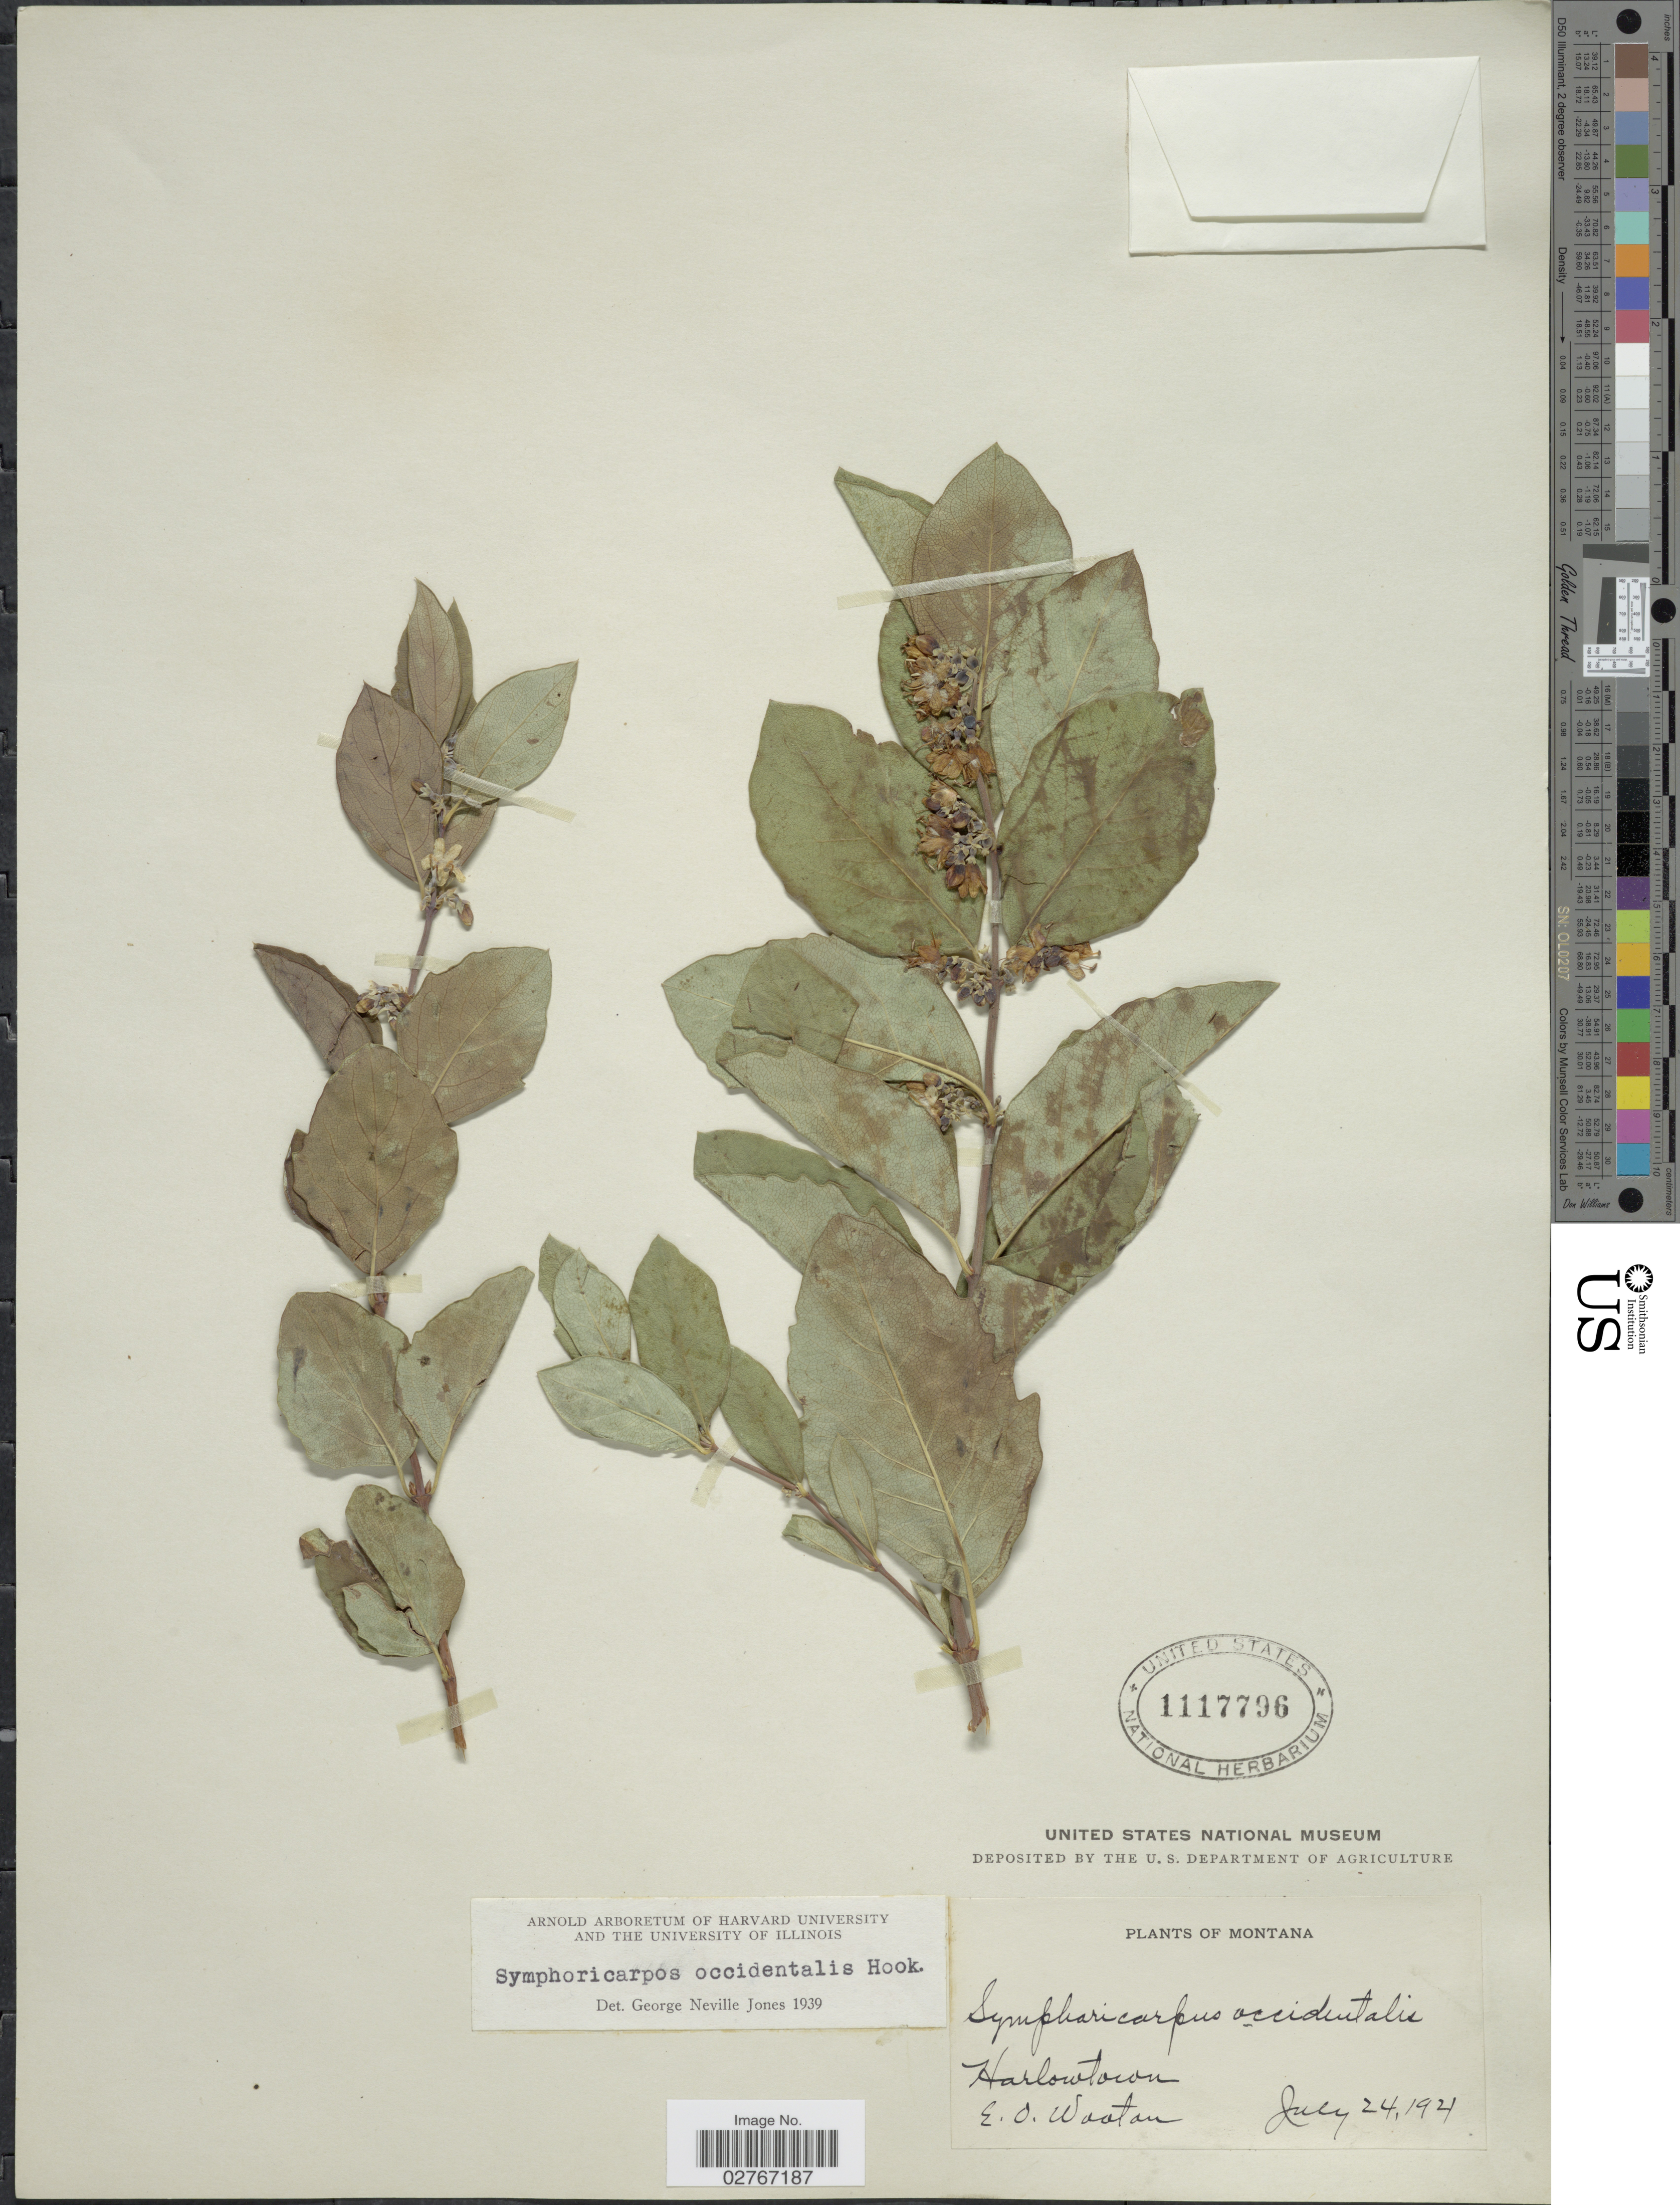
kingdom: Plantae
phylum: Tracheophyta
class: Magnoliopsida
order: Dipsacales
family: Caprifoliaceae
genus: Symphoricarpos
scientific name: Symphoricarpos occidentalis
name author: (R. Br.) Hook.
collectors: E. O. Wooton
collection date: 1921-07-24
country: United States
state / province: Montana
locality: Harlowtown.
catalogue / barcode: US 1117796